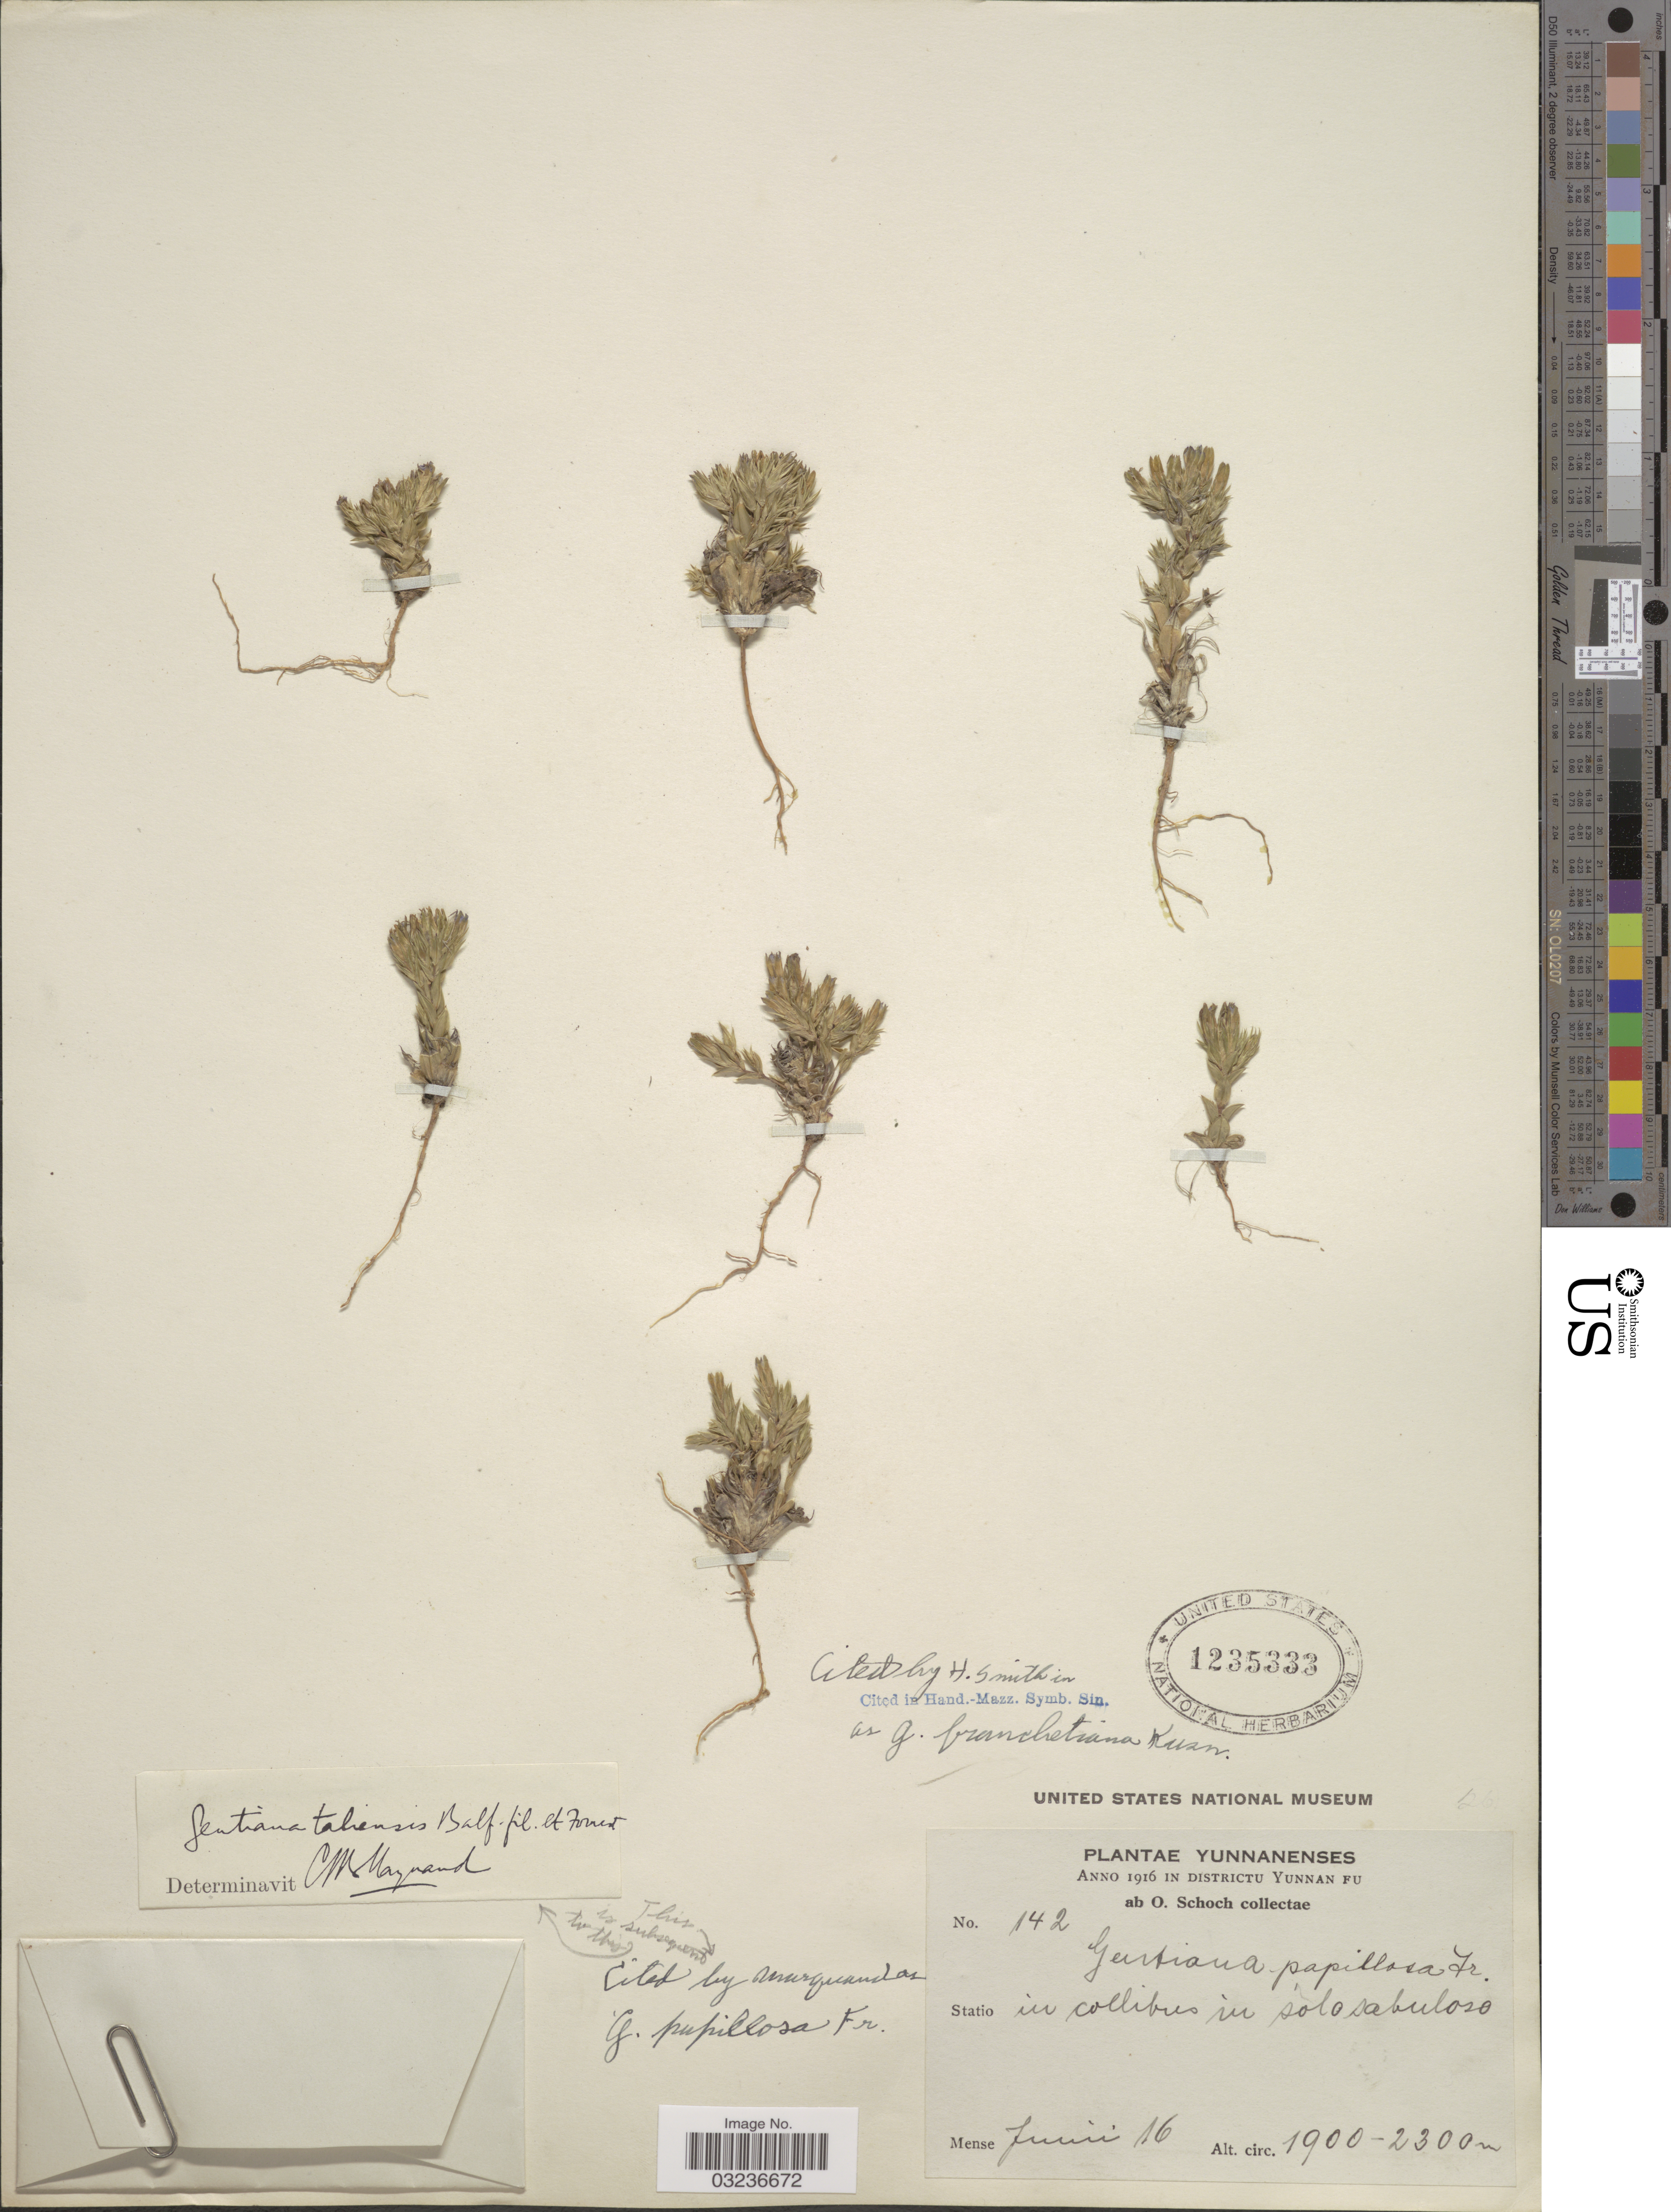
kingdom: Plantae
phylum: Tracheophyta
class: Magnoliopsida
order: Gentianales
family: Gentianaceae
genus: Gentiana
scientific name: Gentiana franchetiana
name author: Kusn.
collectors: O. Schoch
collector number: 142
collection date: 1916-06-16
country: China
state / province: Yunnan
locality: Districtu Yunnan Fu. Statio in collibus in solo sabuloso.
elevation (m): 1900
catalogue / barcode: US 1235333